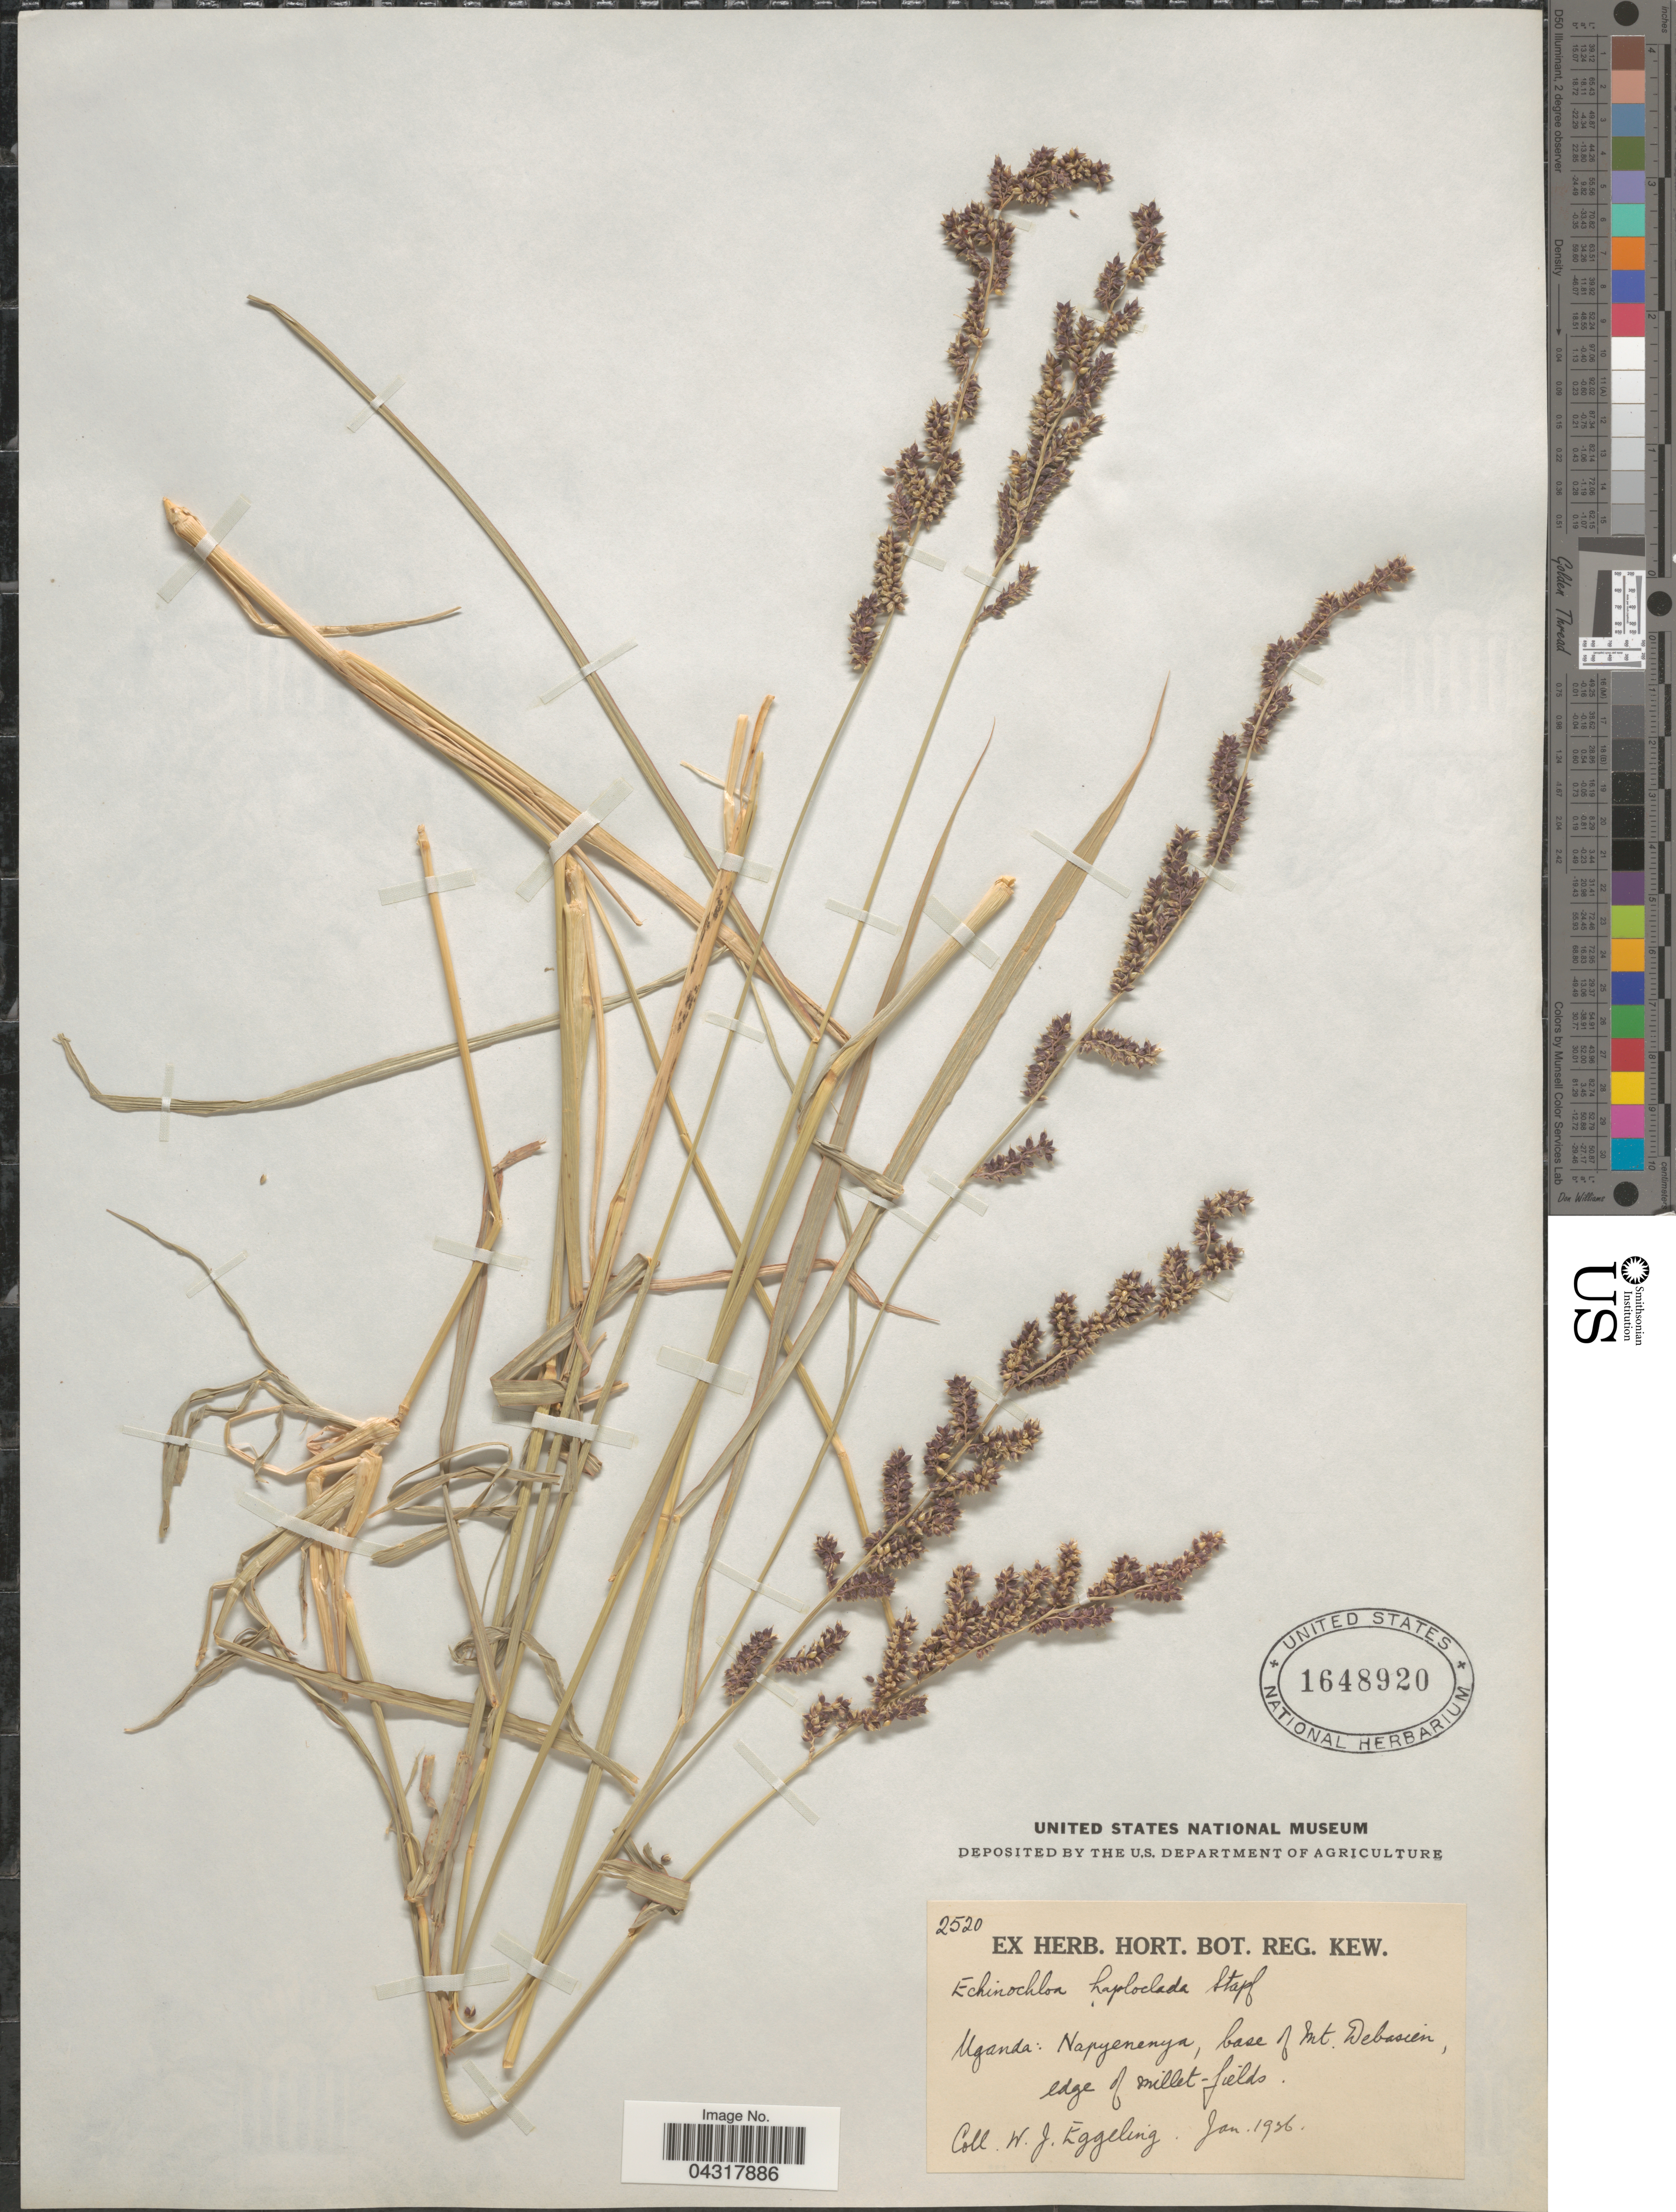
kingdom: Plantae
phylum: Tracheophyta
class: Liliopsida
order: Poales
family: Poaceae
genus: Echinochloa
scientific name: Echinochloa haploclada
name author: (Stapf) Stapf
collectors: W. Eggeling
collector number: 2520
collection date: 1936-01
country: Uganda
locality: Napyenenya, base of Mt. Debasien, edge of millet-fields.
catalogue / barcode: US 1648920